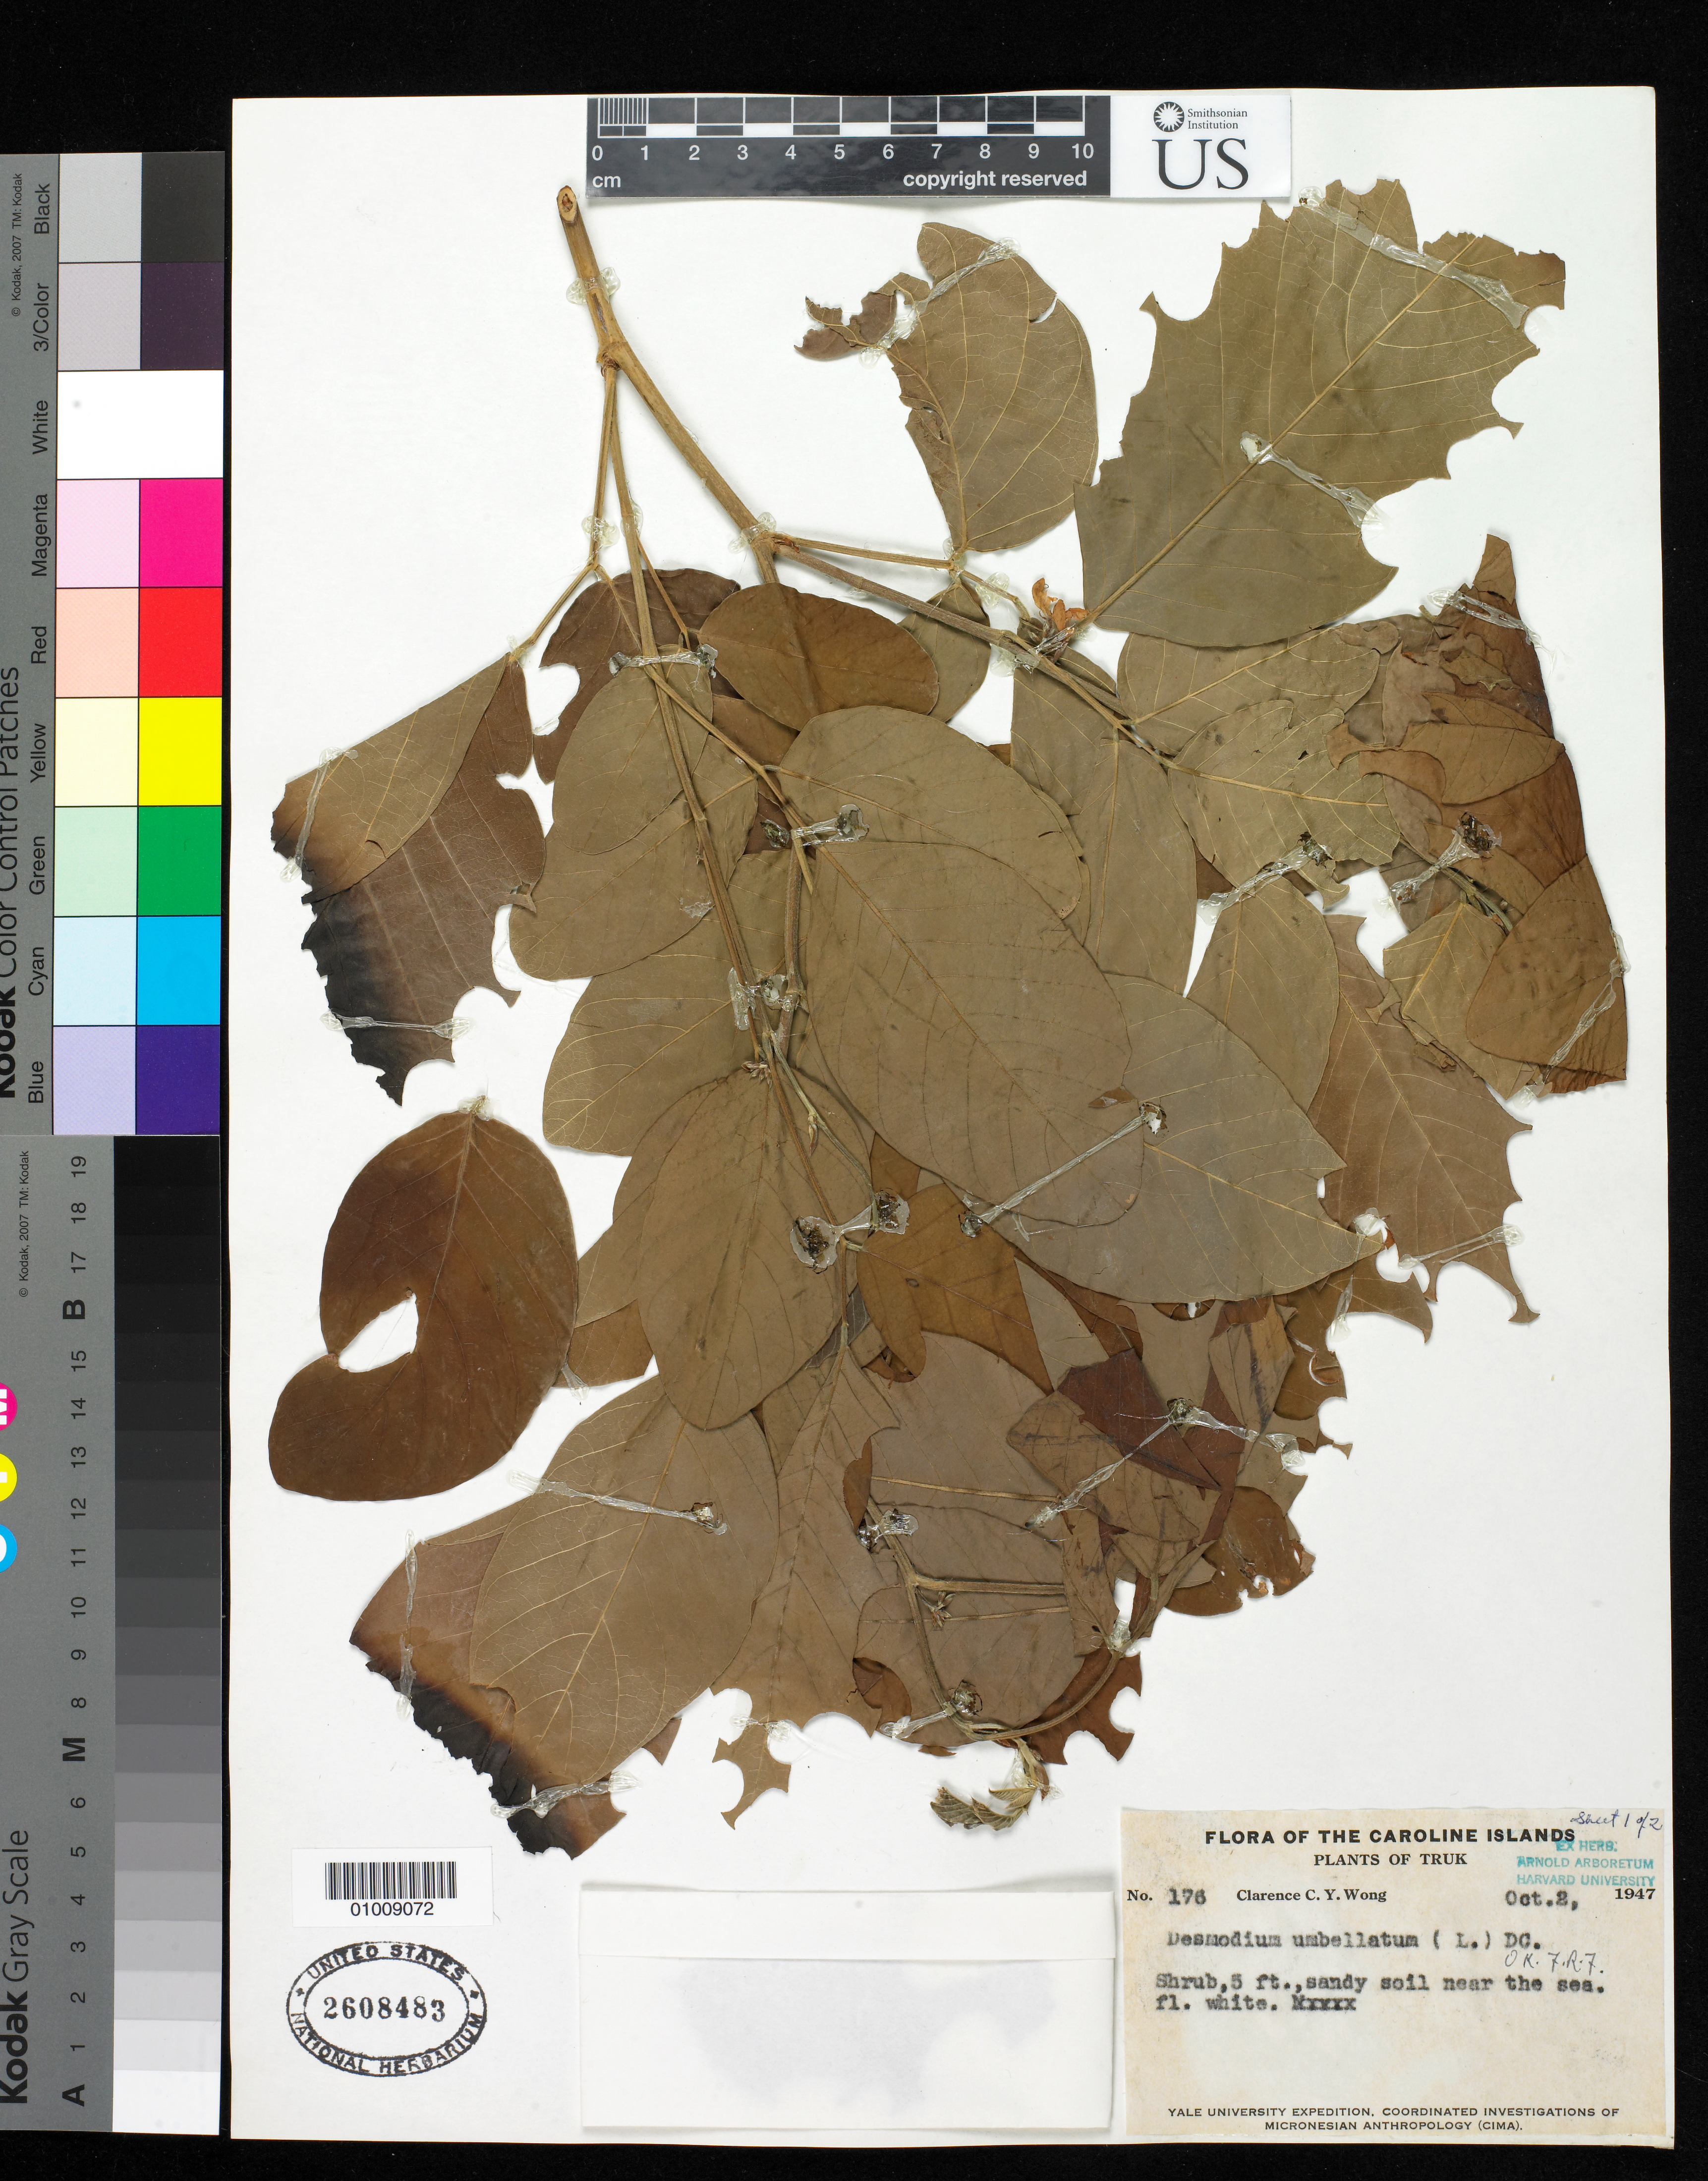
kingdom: Plantae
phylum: Tracheophyta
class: Magnoliopsida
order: Fabales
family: Fabaceae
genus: Dendrolobium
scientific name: Dendrolobium umbellatum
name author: (L.) Benth.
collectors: C. Wong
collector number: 176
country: Micronesia, Federated States of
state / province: Truk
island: Truk (Chuuk) Is.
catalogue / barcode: US 2608483